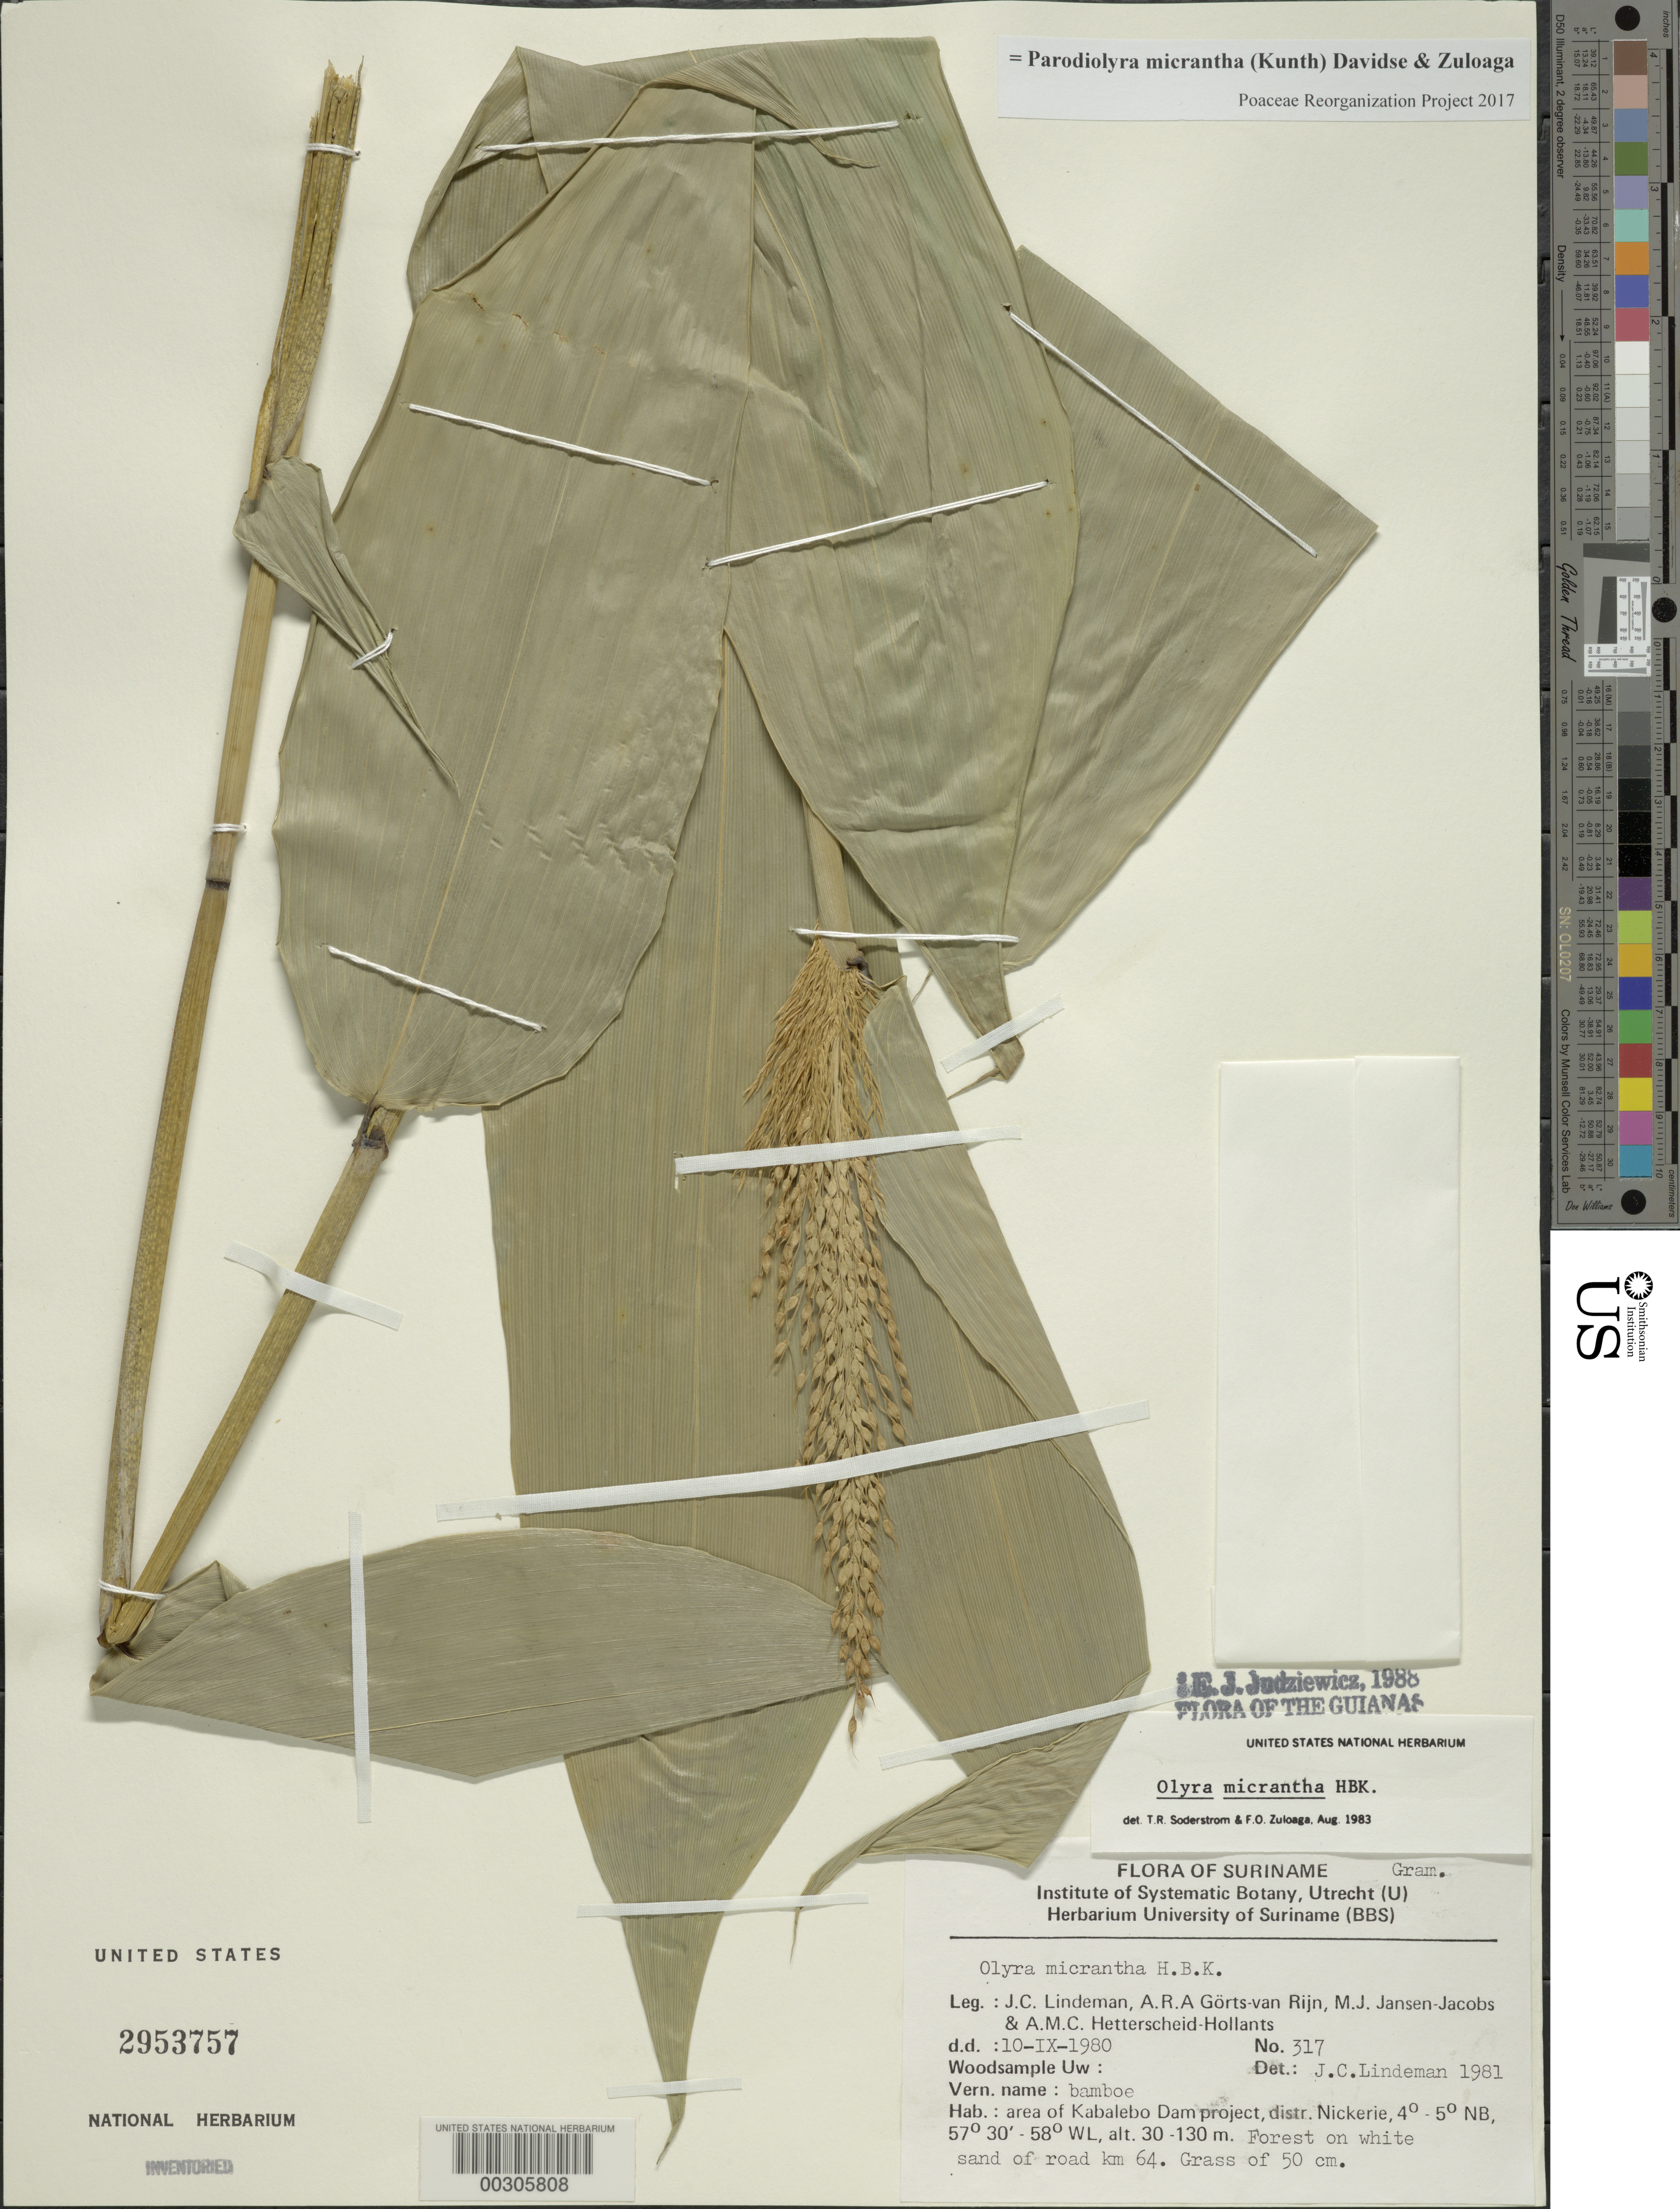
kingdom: Plantae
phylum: Tracheophyta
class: Liliopsida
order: Poales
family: Poaceae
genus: Parodiolyra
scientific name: Parodiolyra micrantha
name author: (Kunth) Davidse & Zuloaga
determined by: Poaceae Reorganization Project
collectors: J. C. Lindeman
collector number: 317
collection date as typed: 10 Sep 1980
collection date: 1980-09-10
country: Suriname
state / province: Nickerie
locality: Kabalebo dam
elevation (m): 30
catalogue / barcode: US 2953757